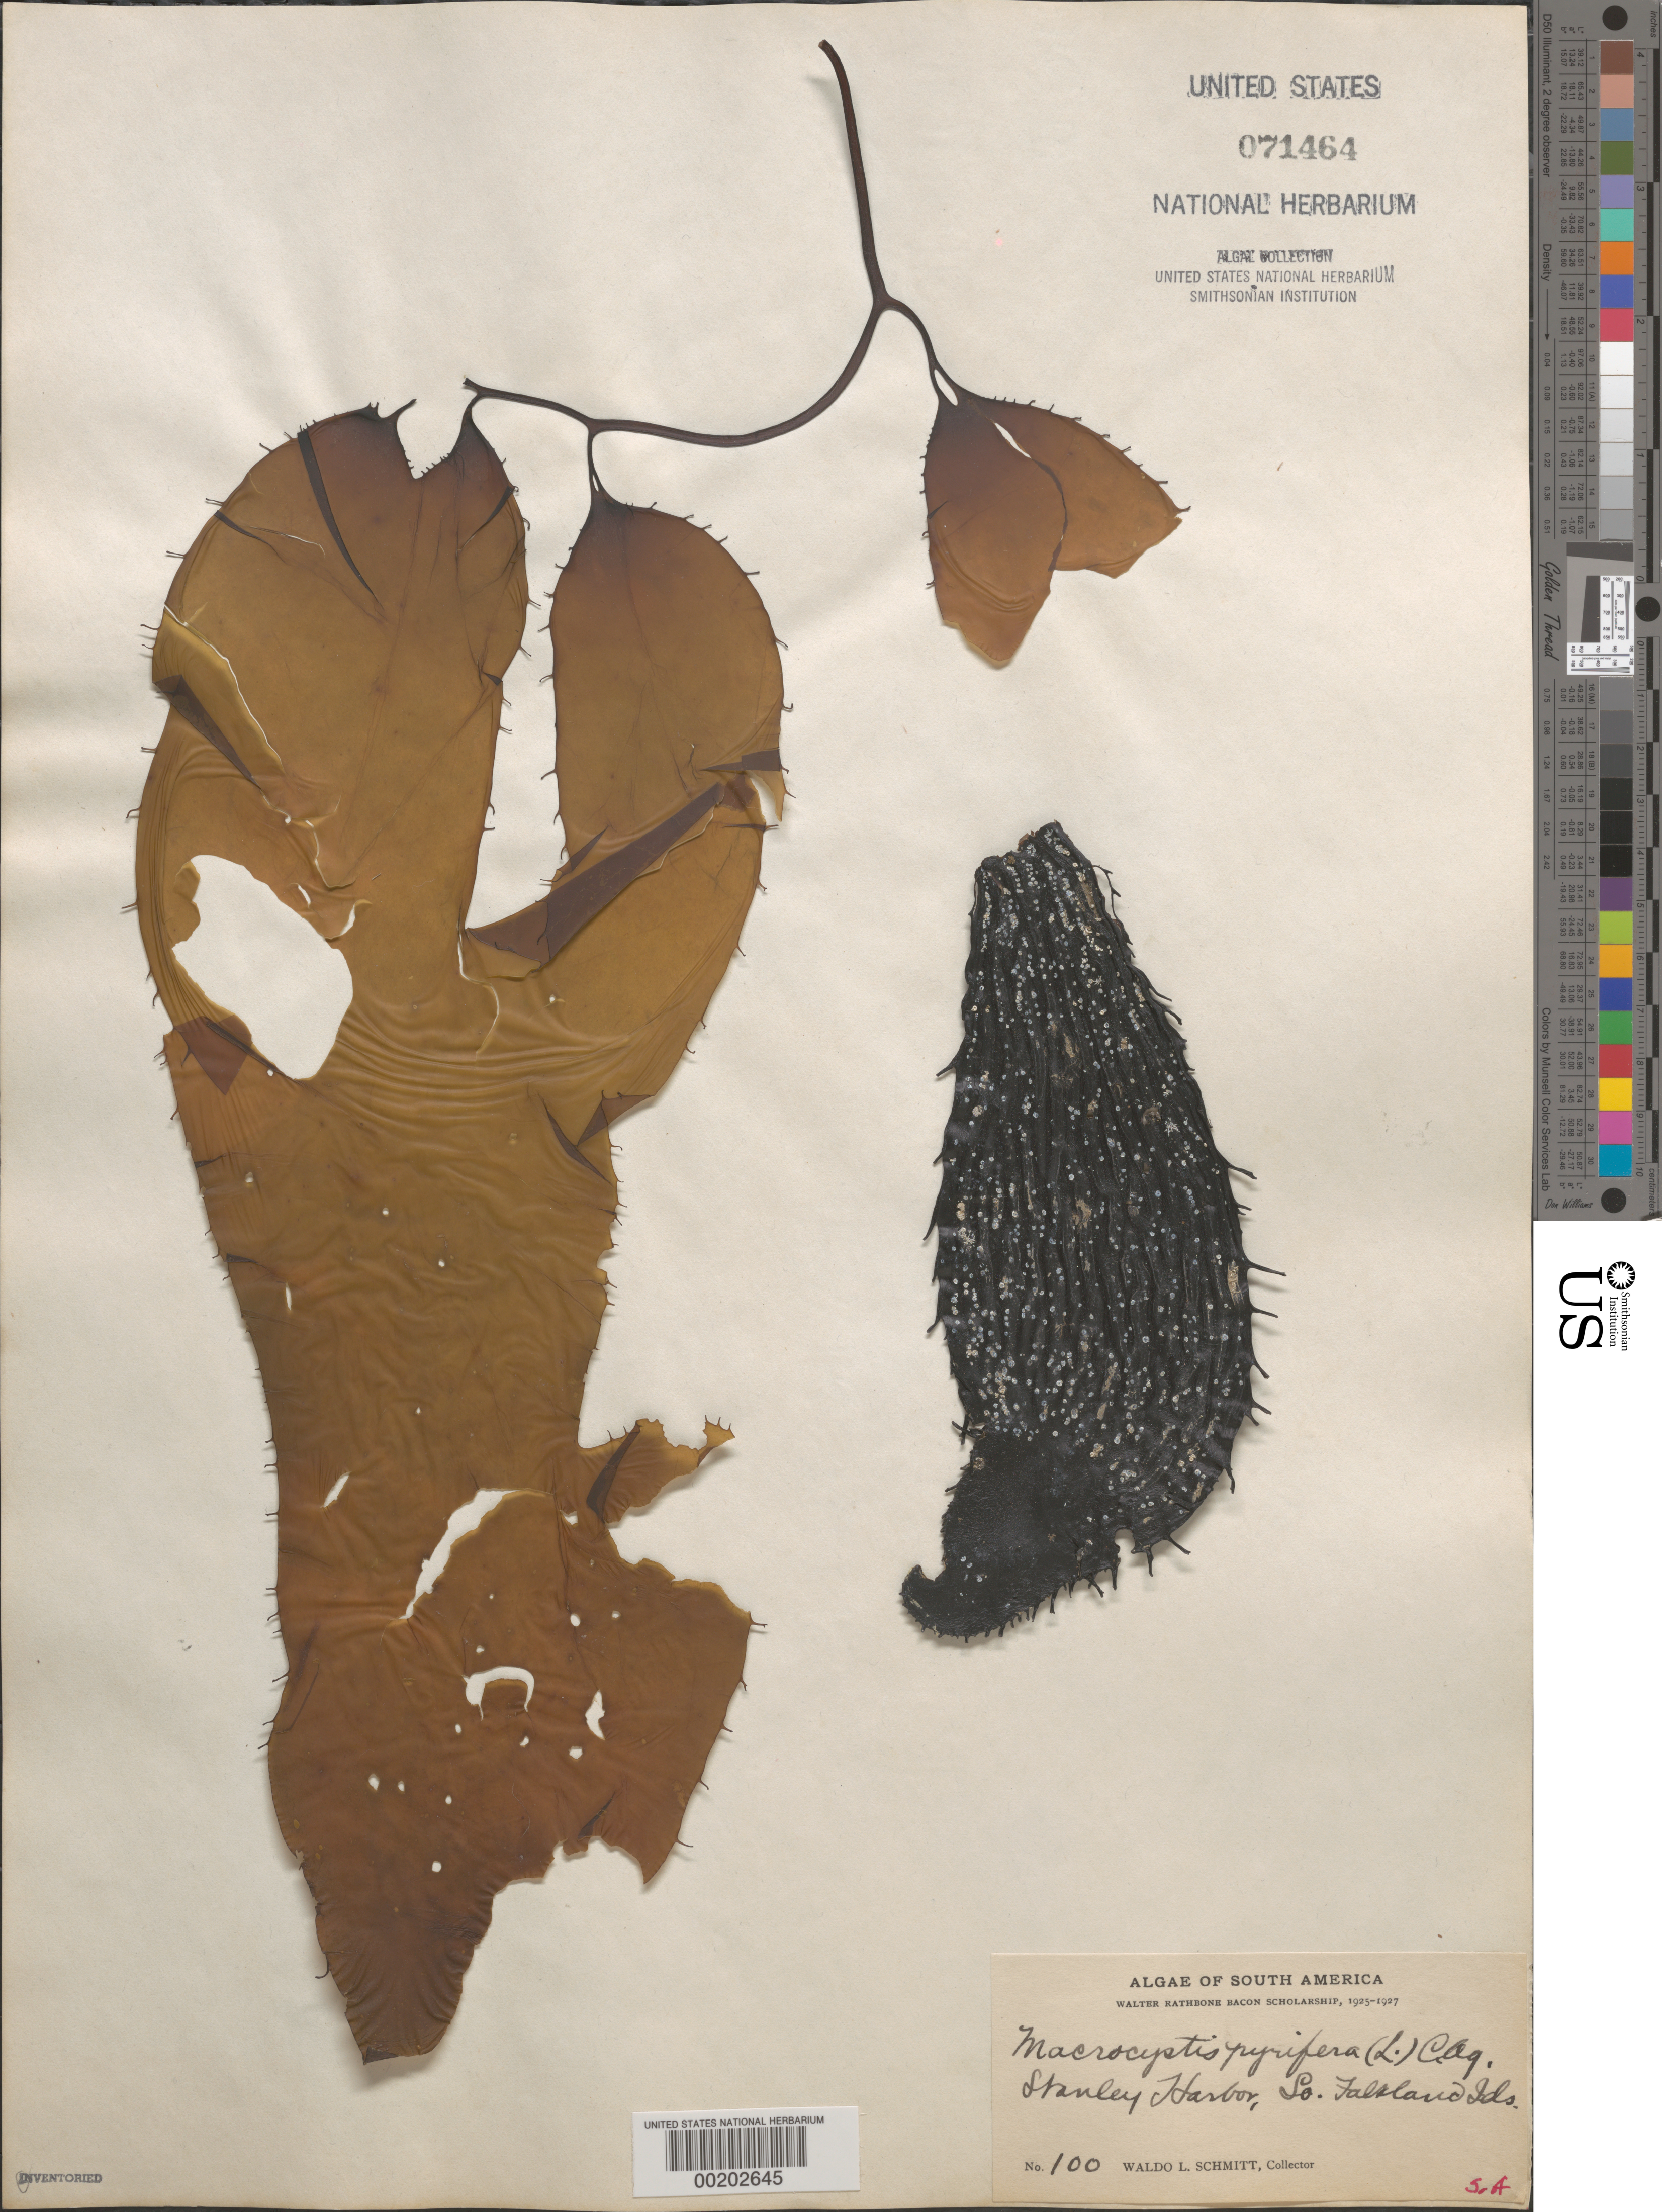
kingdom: Chromista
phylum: Ochrophyta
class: Phaeophyceae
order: Laminariales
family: Laminariaceae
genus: Macrocystis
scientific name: Macrocystis pyrifera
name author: (L.) C. Agardh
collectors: W. L. Schmitt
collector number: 100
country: Falkland Islands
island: East Falkland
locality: Stanley Harbor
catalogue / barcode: US 71464